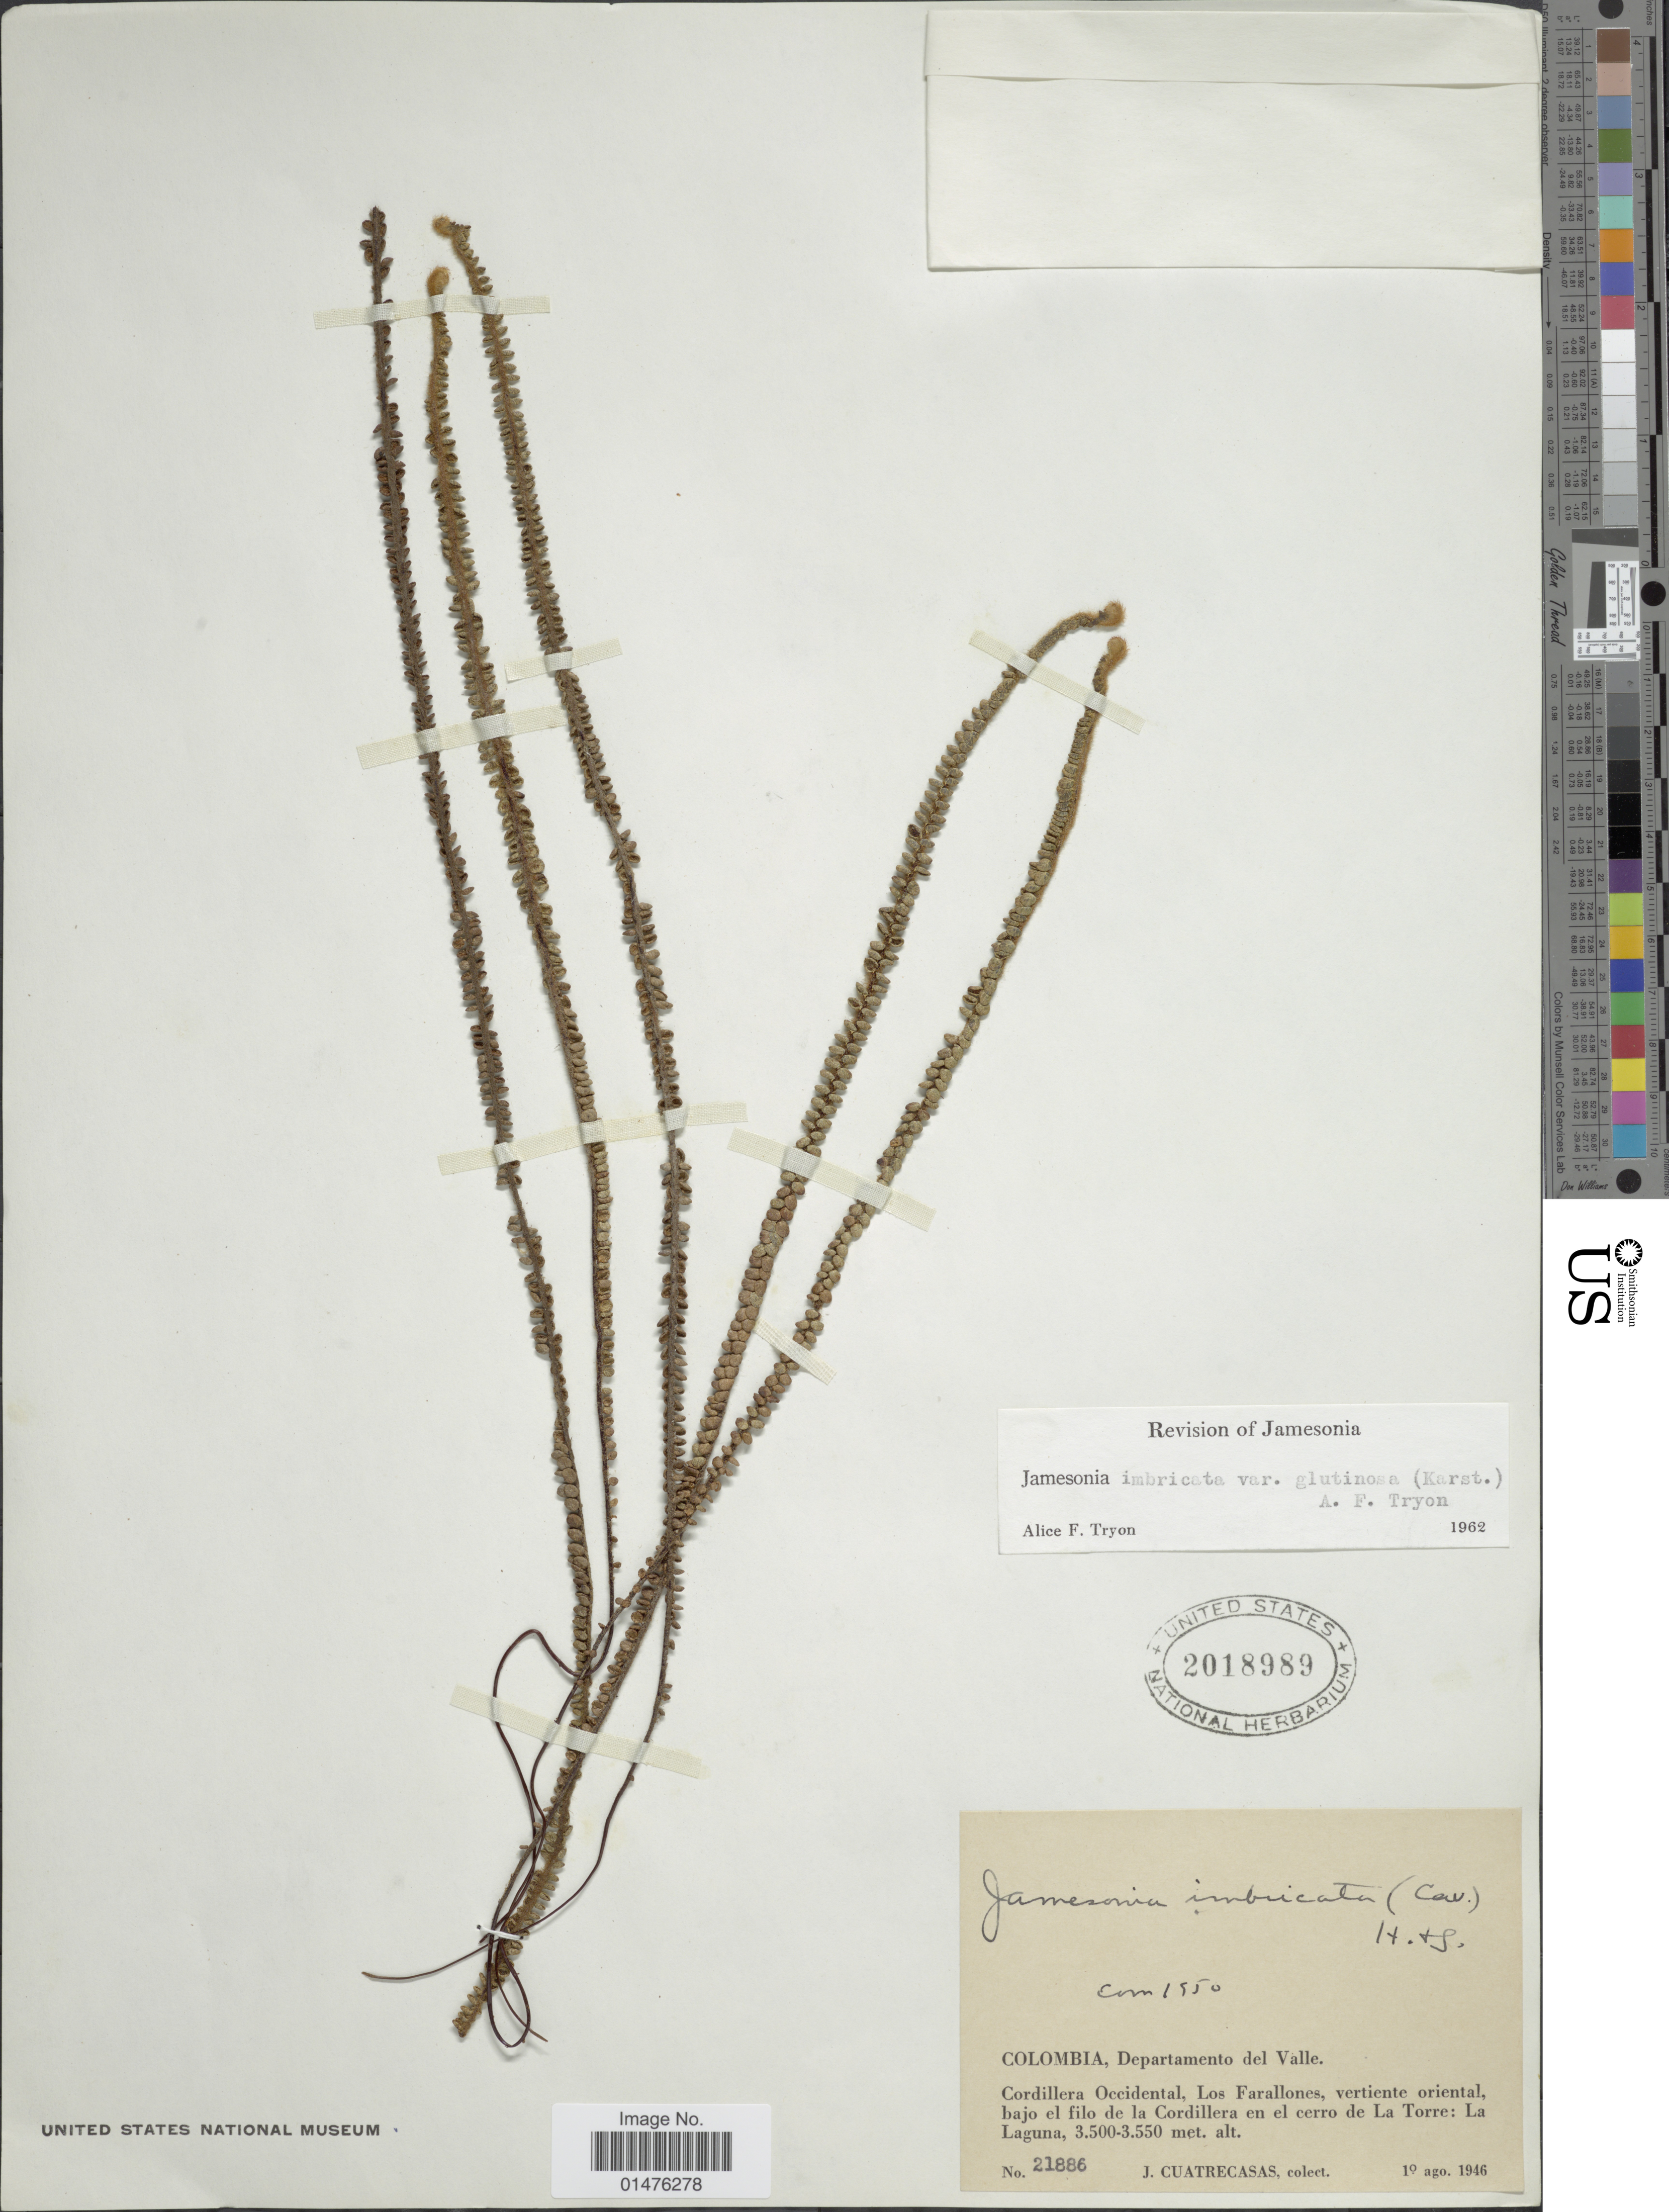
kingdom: Plantae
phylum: Tracheophyta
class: Polypodiopsida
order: Polypodiales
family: Pteridaceae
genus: Jamesonia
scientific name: Jamesonia imbricata var. glutinosa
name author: (H. Karst.) A.F. Tryon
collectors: J. Cuatrecasas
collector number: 21886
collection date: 1946-08-19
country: Colombia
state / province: Valle del Cauca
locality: Departamento del Valle, Codillera Central, Los Farallones, vertiente oriental, bajo el filo de la Cordillera en el cerro de La Torre: La Laguna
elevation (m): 3500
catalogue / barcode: US 2018989